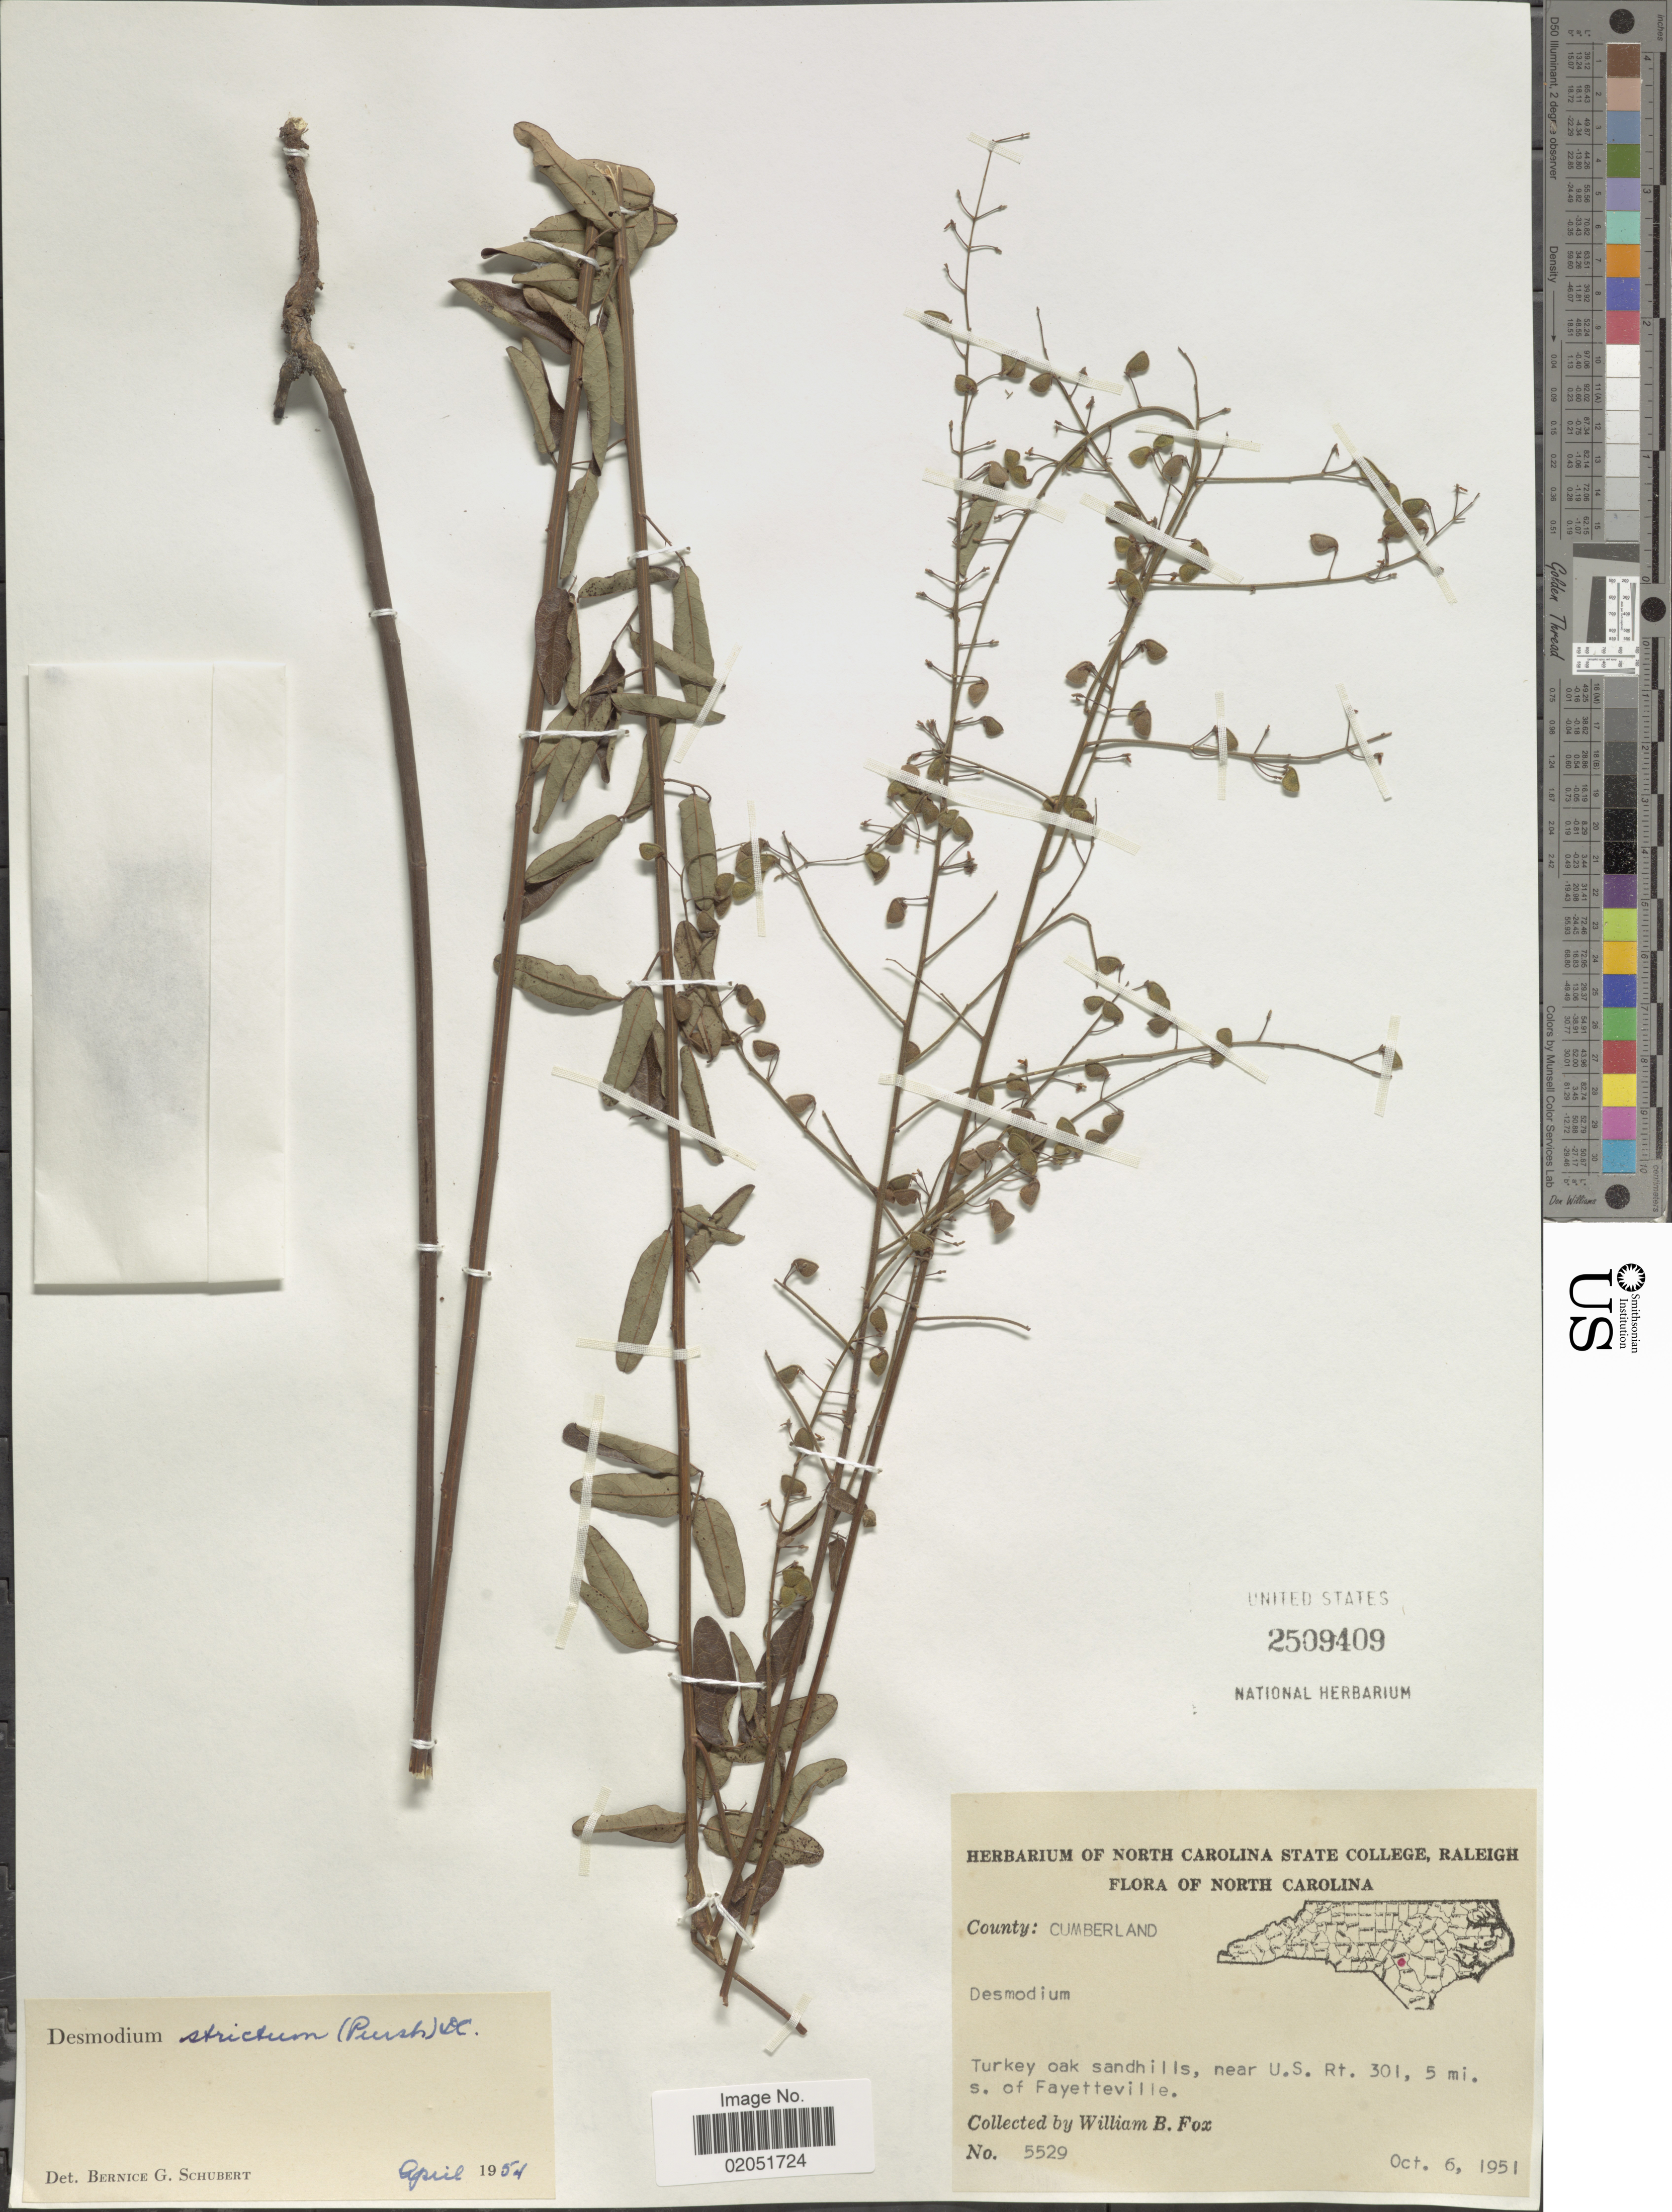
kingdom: Plantae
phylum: Tracheophyta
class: Magnoliopsida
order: Fabales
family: Fabaceae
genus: Desmodium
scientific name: Desmodium strictum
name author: (Pursh) DC.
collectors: W. B. Fox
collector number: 5529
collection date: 1951-10-06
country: United States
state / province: North Carolina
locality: County: Cumberland, Turkey oak sandhills, near U.S. Rt. 301, 5 mi. s. of Fayetteville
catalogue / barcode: US 2509409